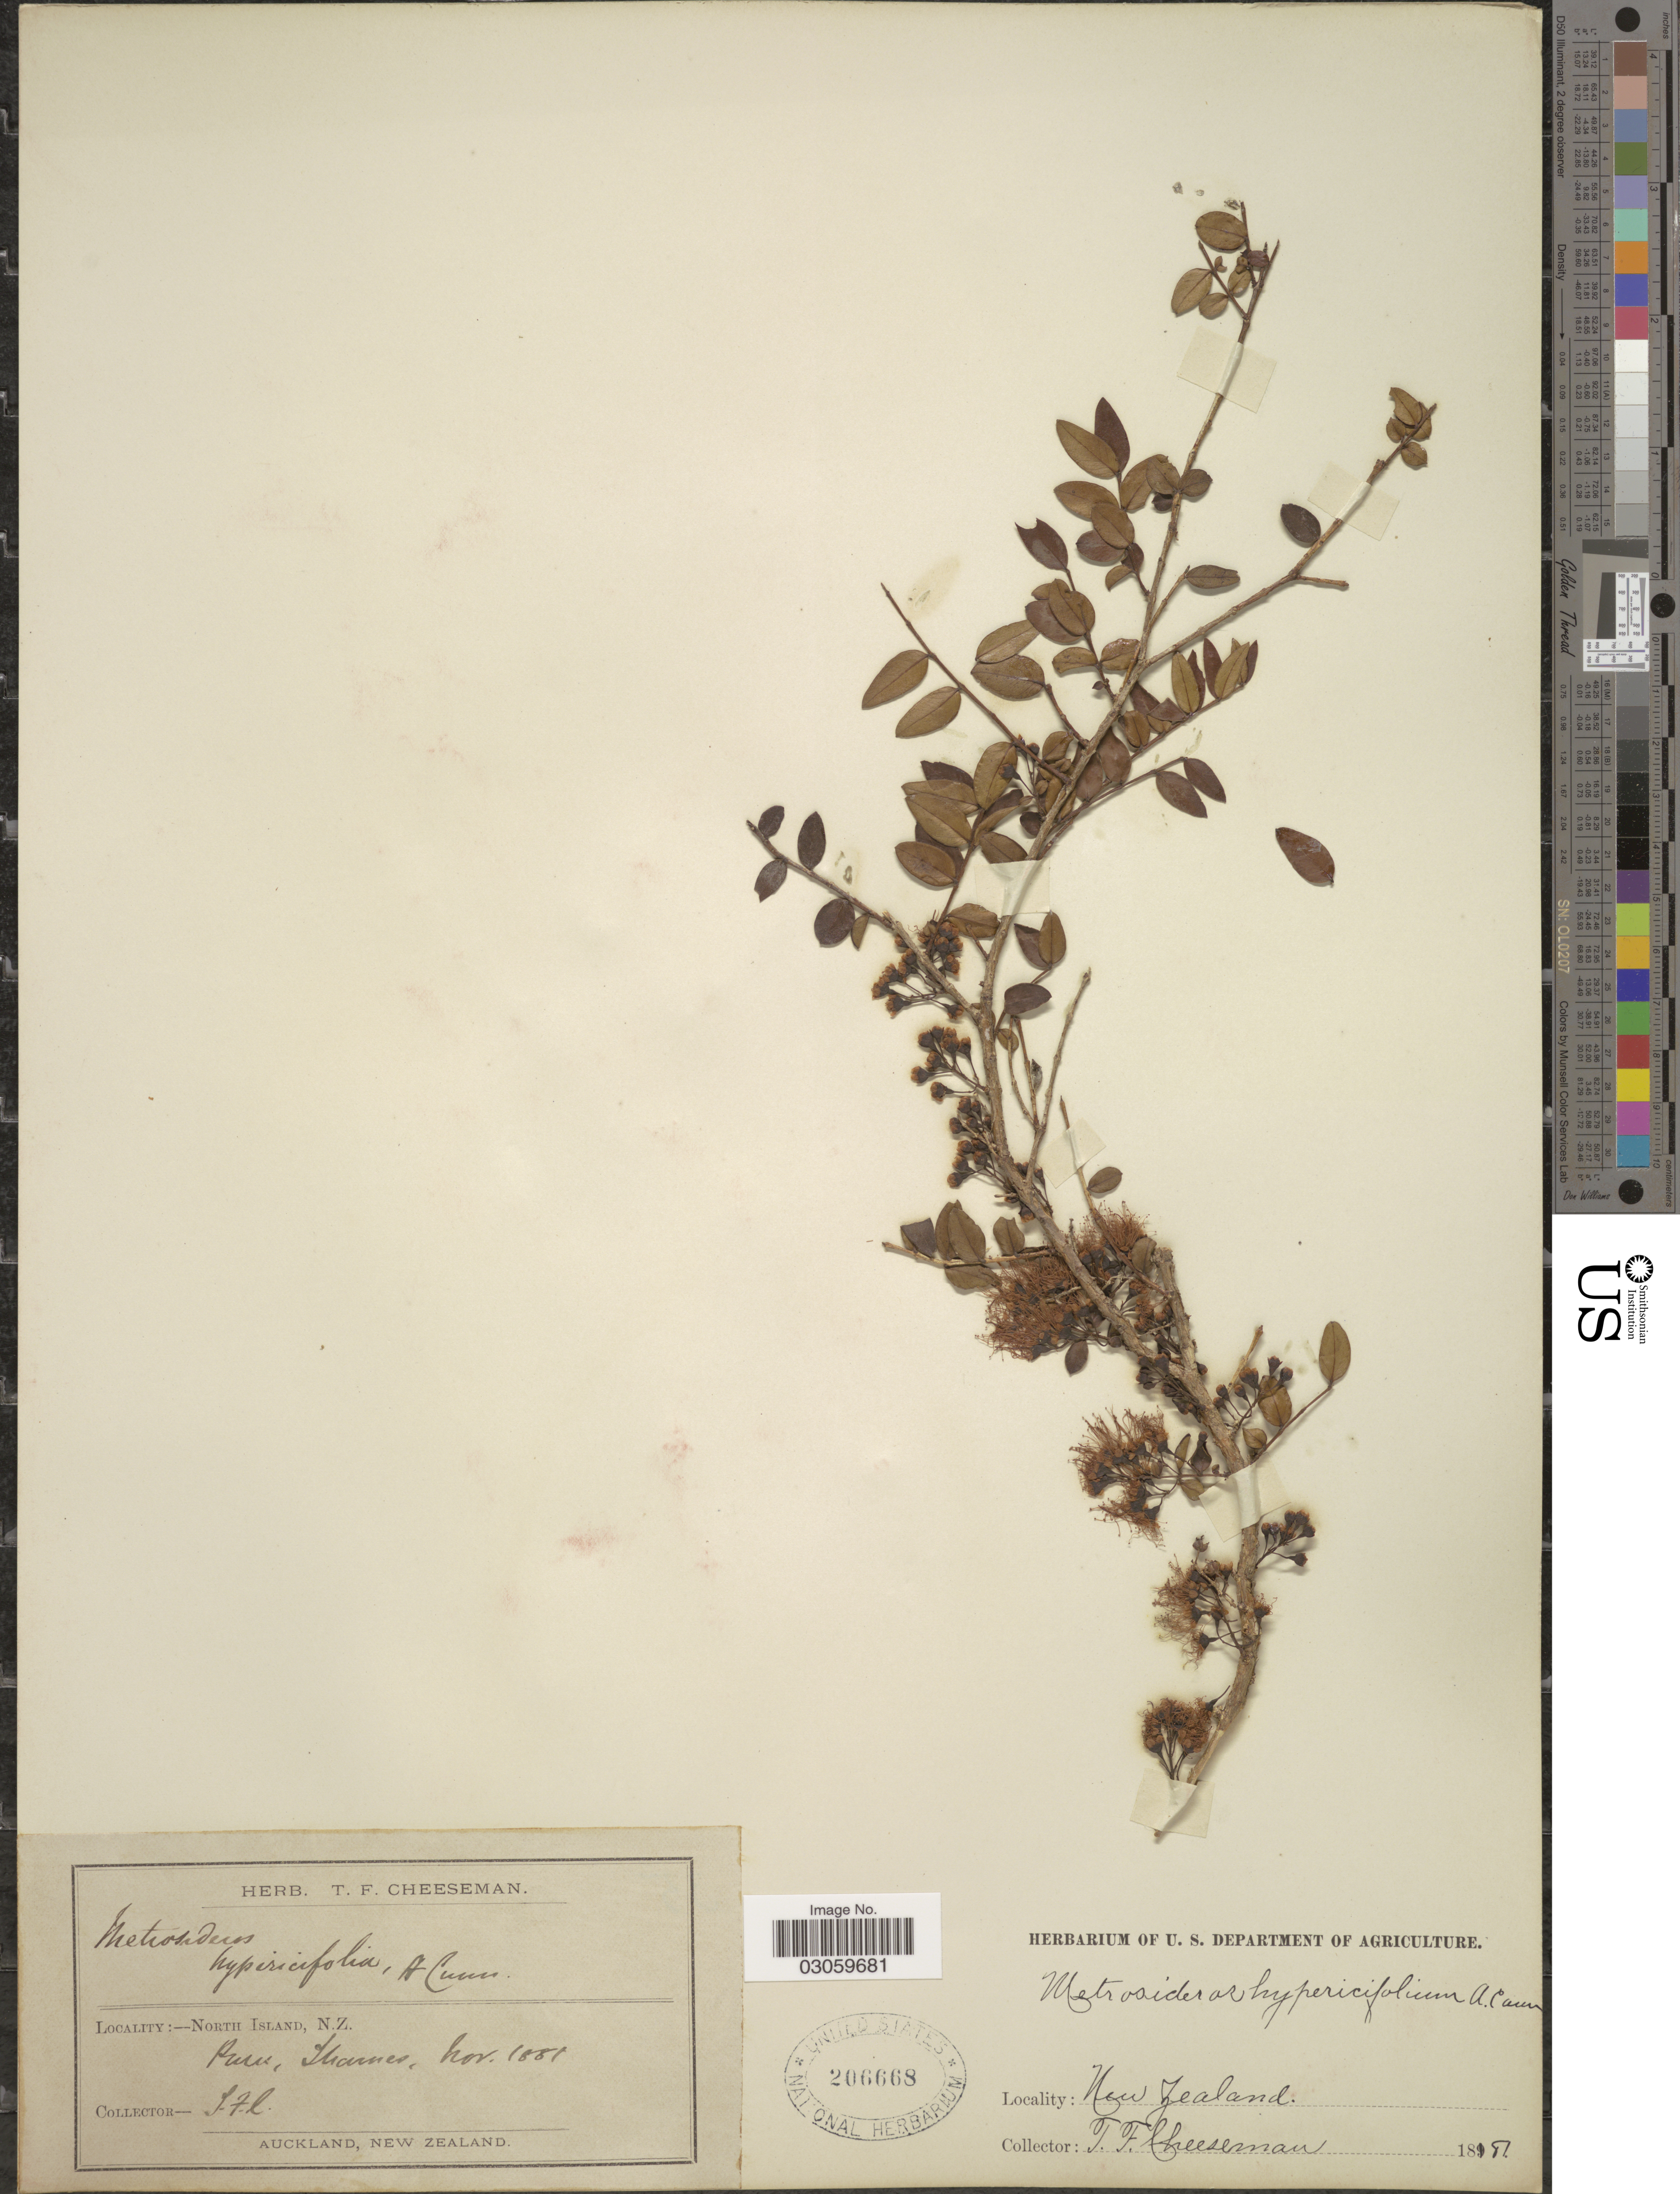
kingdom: Plantae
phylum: Tracheophyta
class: Magnoliopsida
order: Myrtales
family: Myrtaceae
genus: Metrosideros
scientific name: Metrosideros diffusa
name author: (G. Forst.) Sm.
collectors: T. F. Cheeseman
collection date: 1881-11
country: New Zealand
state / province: Auckland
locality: North Island, N.Z. River Thames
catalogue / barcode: US 206668